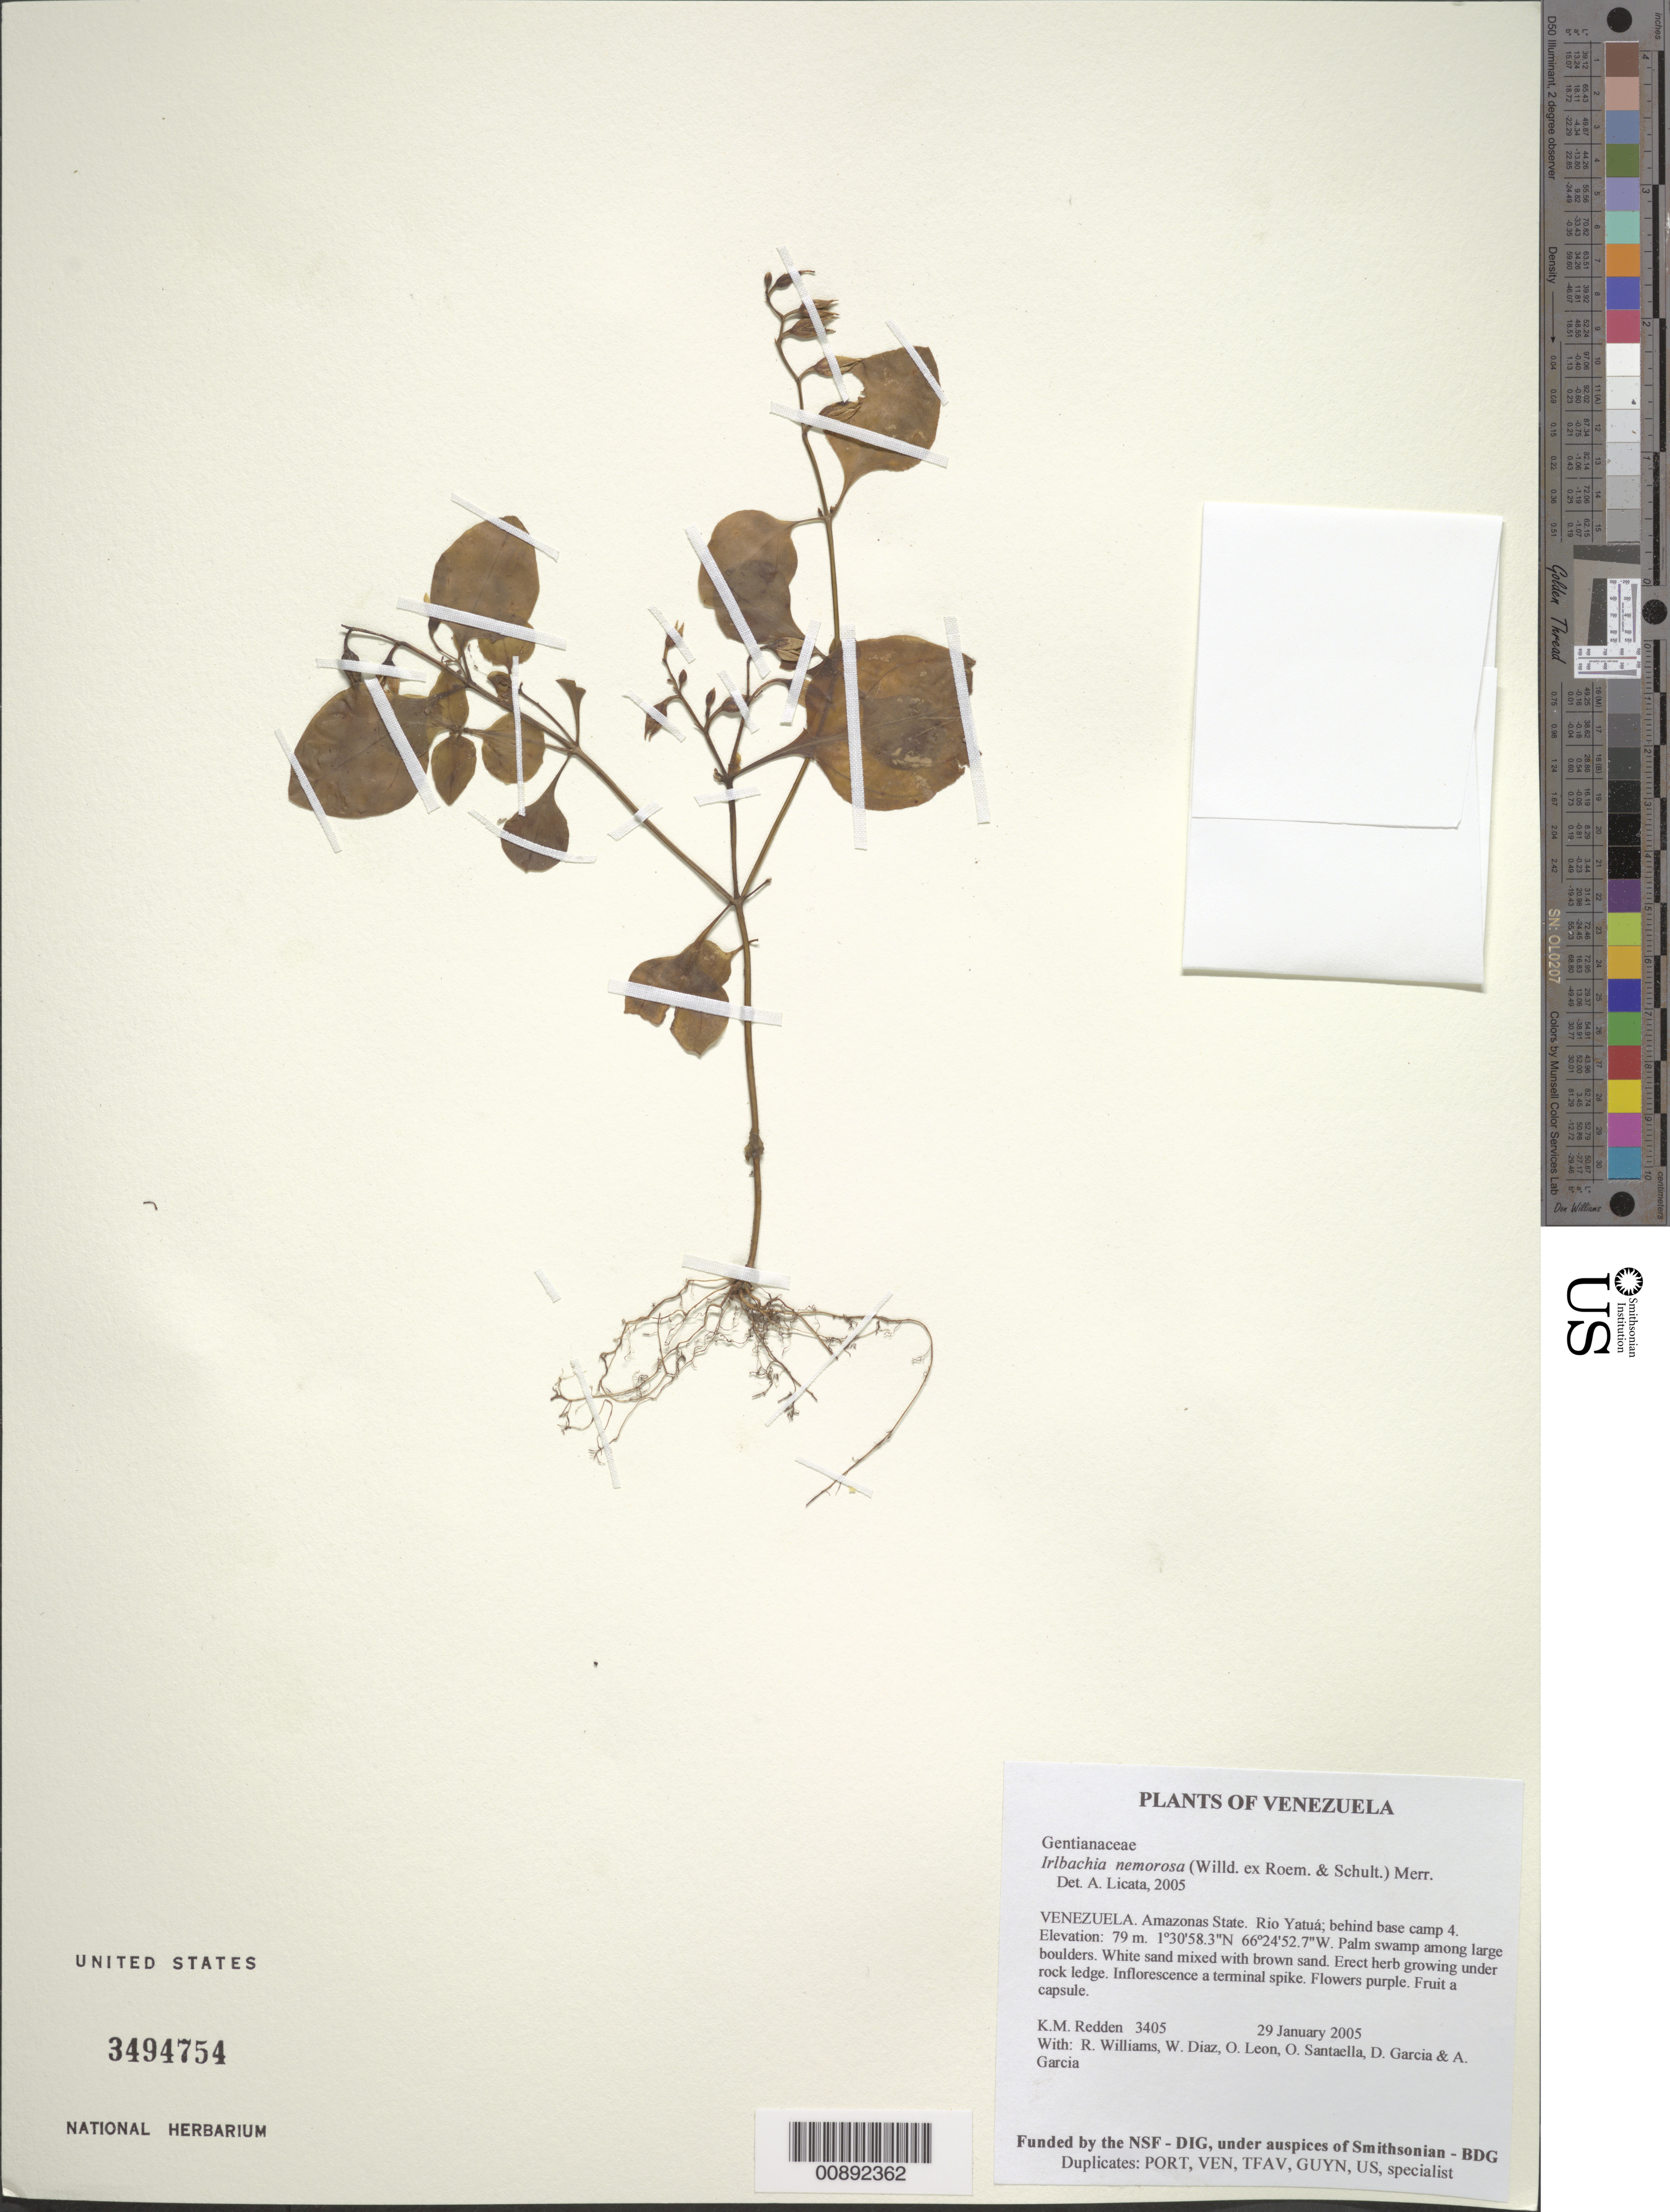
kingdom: Plantae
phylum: Tracheophyta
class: Magnoliopsida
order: Gentianales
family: Gentianaceae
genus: Irlbachia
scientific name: Irlbachia nemorosa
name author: (Willd. ex Roem. & Schult.) Merr.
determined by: Licata, A., (PORT), Univ. Nac. Exp. de los Llanos Ezequiel Zamora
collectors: K. M. Redden, R. Williams, W. Díaz P., O. León, O. Santaella, D. Garcia & A. Garcia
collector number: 3405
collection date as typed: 29 January 2005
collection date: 2005-01-29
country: Venezuela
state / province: Amazonas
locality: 08 - Rio Yatuá; behind base camp 4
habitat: Palm swamp among large boulders. White sand mixed with brown sand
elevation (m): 79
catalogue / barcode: US 3494754